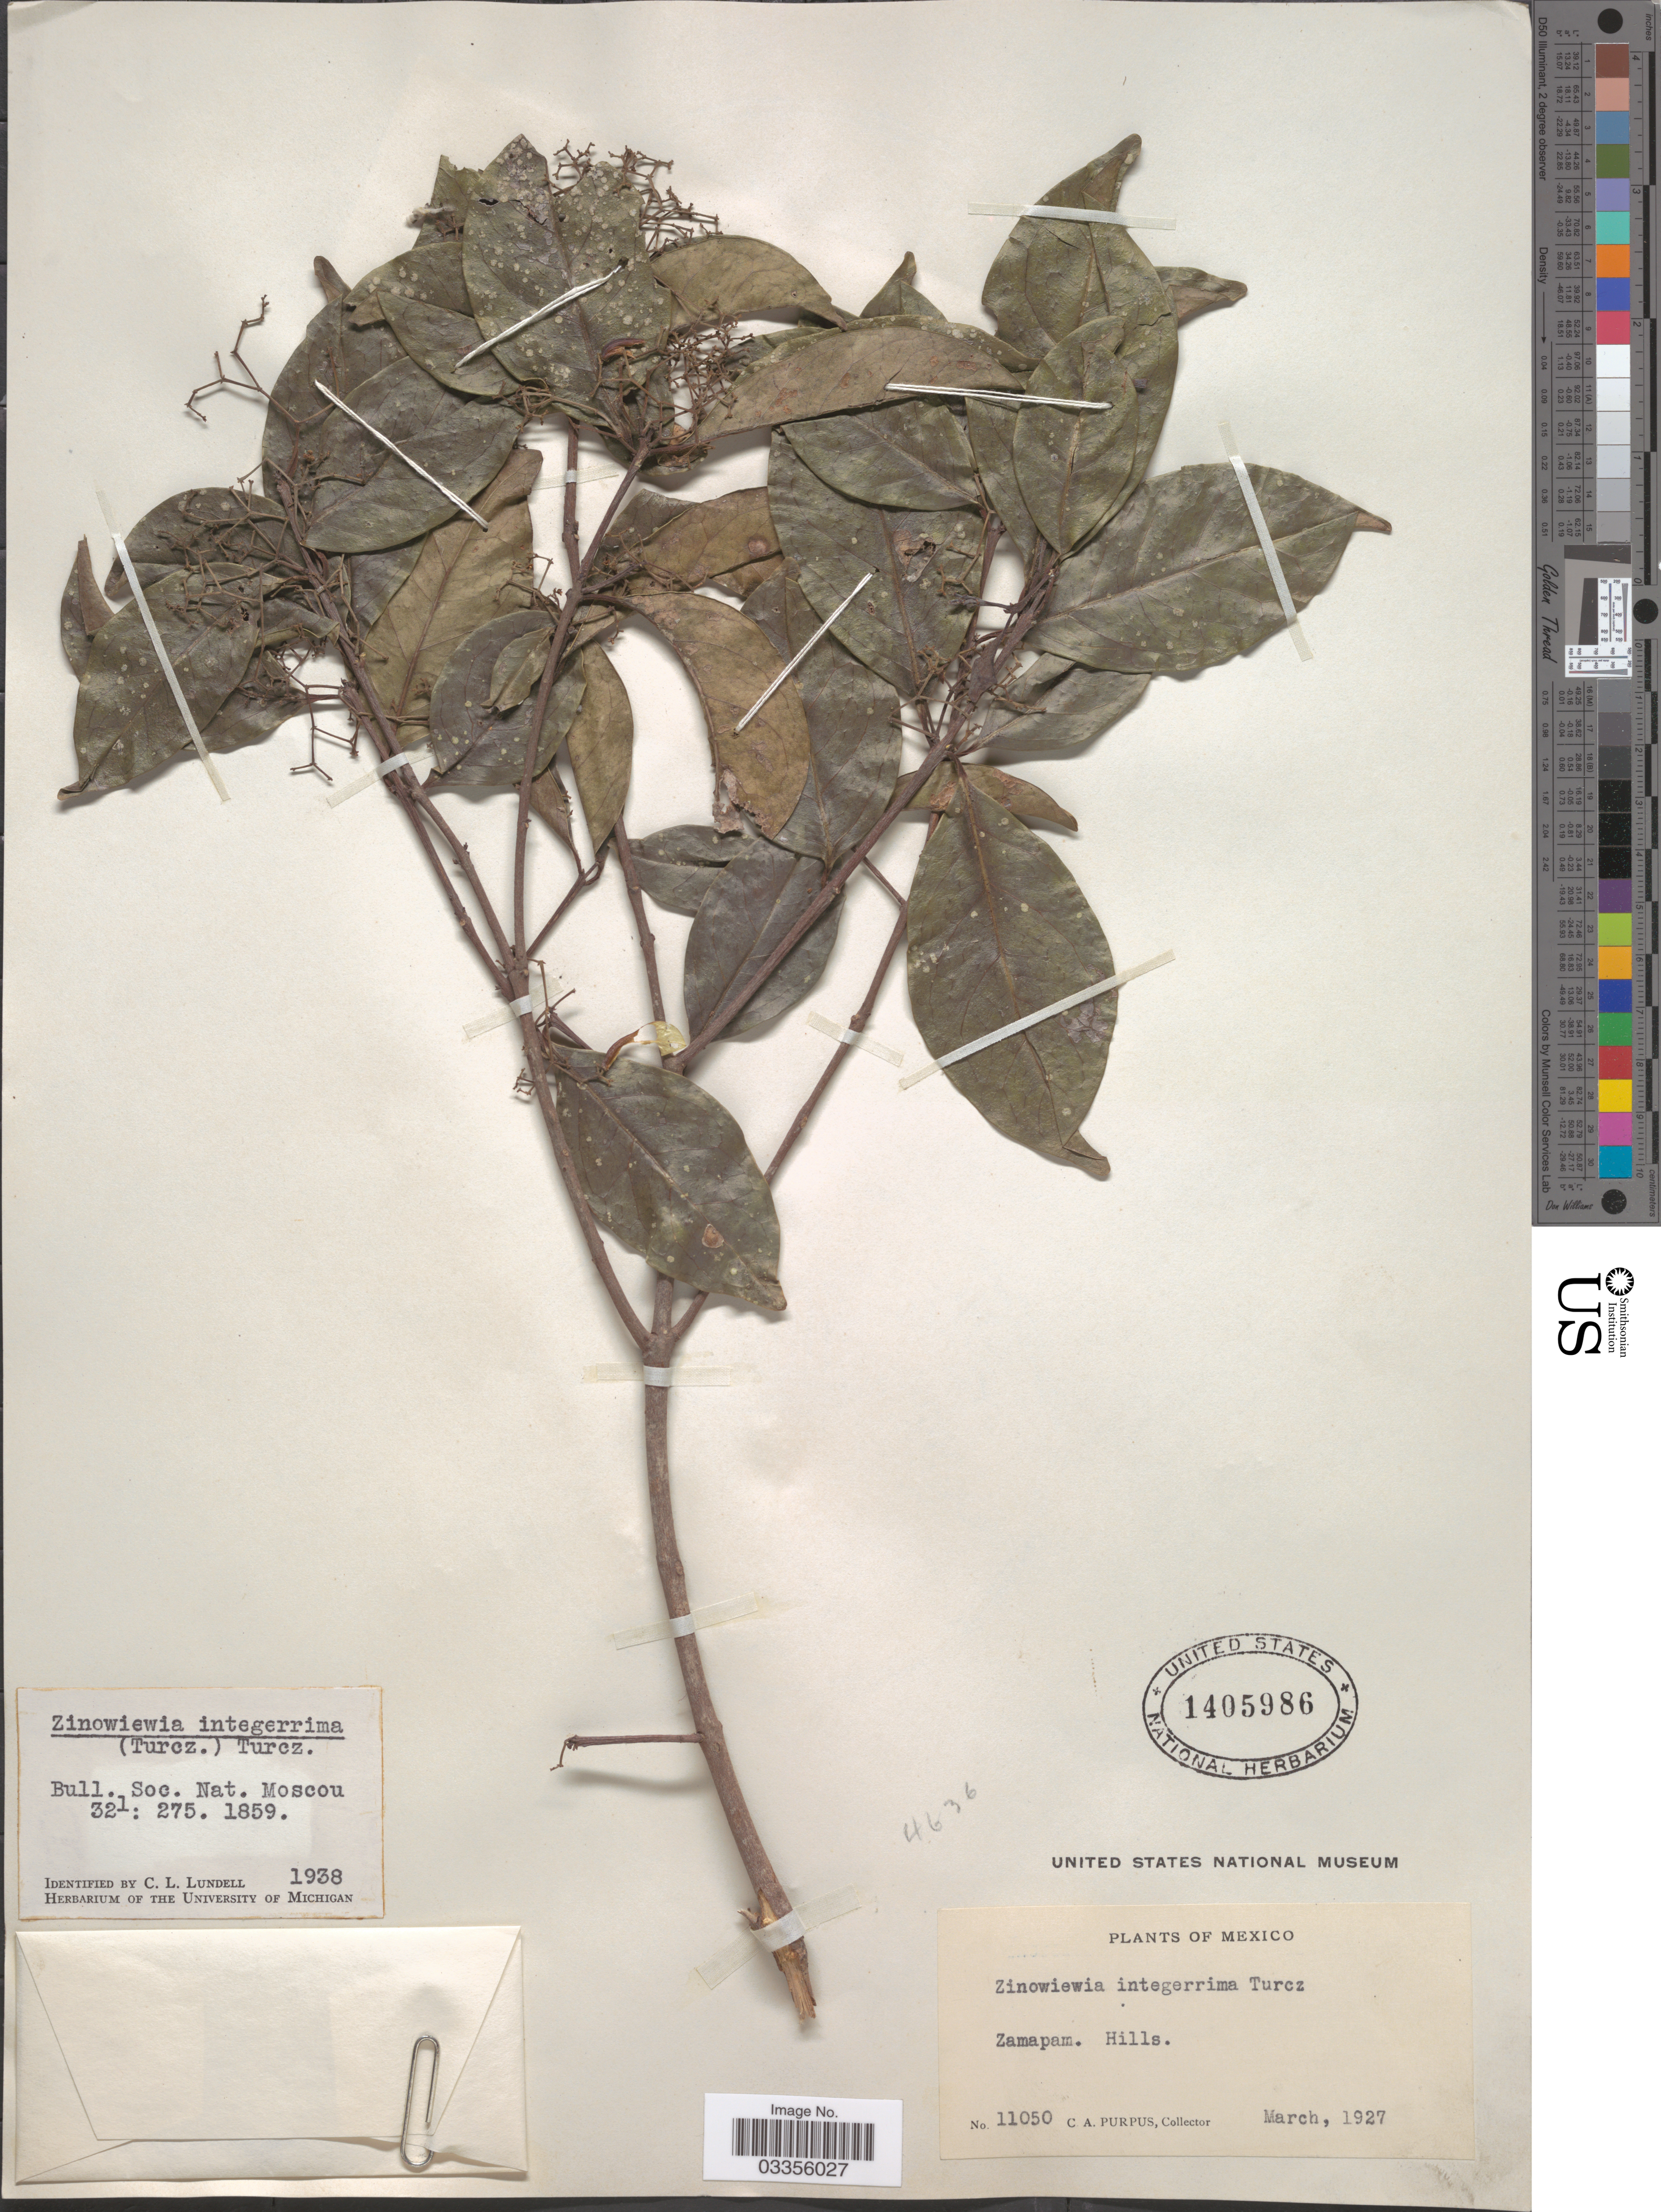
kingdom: Plantae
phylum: Tracheophyta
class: Magnoliopsida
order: Celastrales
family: Celastraceae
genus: Zinowiewia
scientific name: Zinowiewia integerrima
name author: (Turcz.) Turcz.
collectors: C. A. Purpus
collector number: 11050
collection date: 1927-03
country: Mexico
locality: Zamapam.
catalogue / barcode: US 1405986